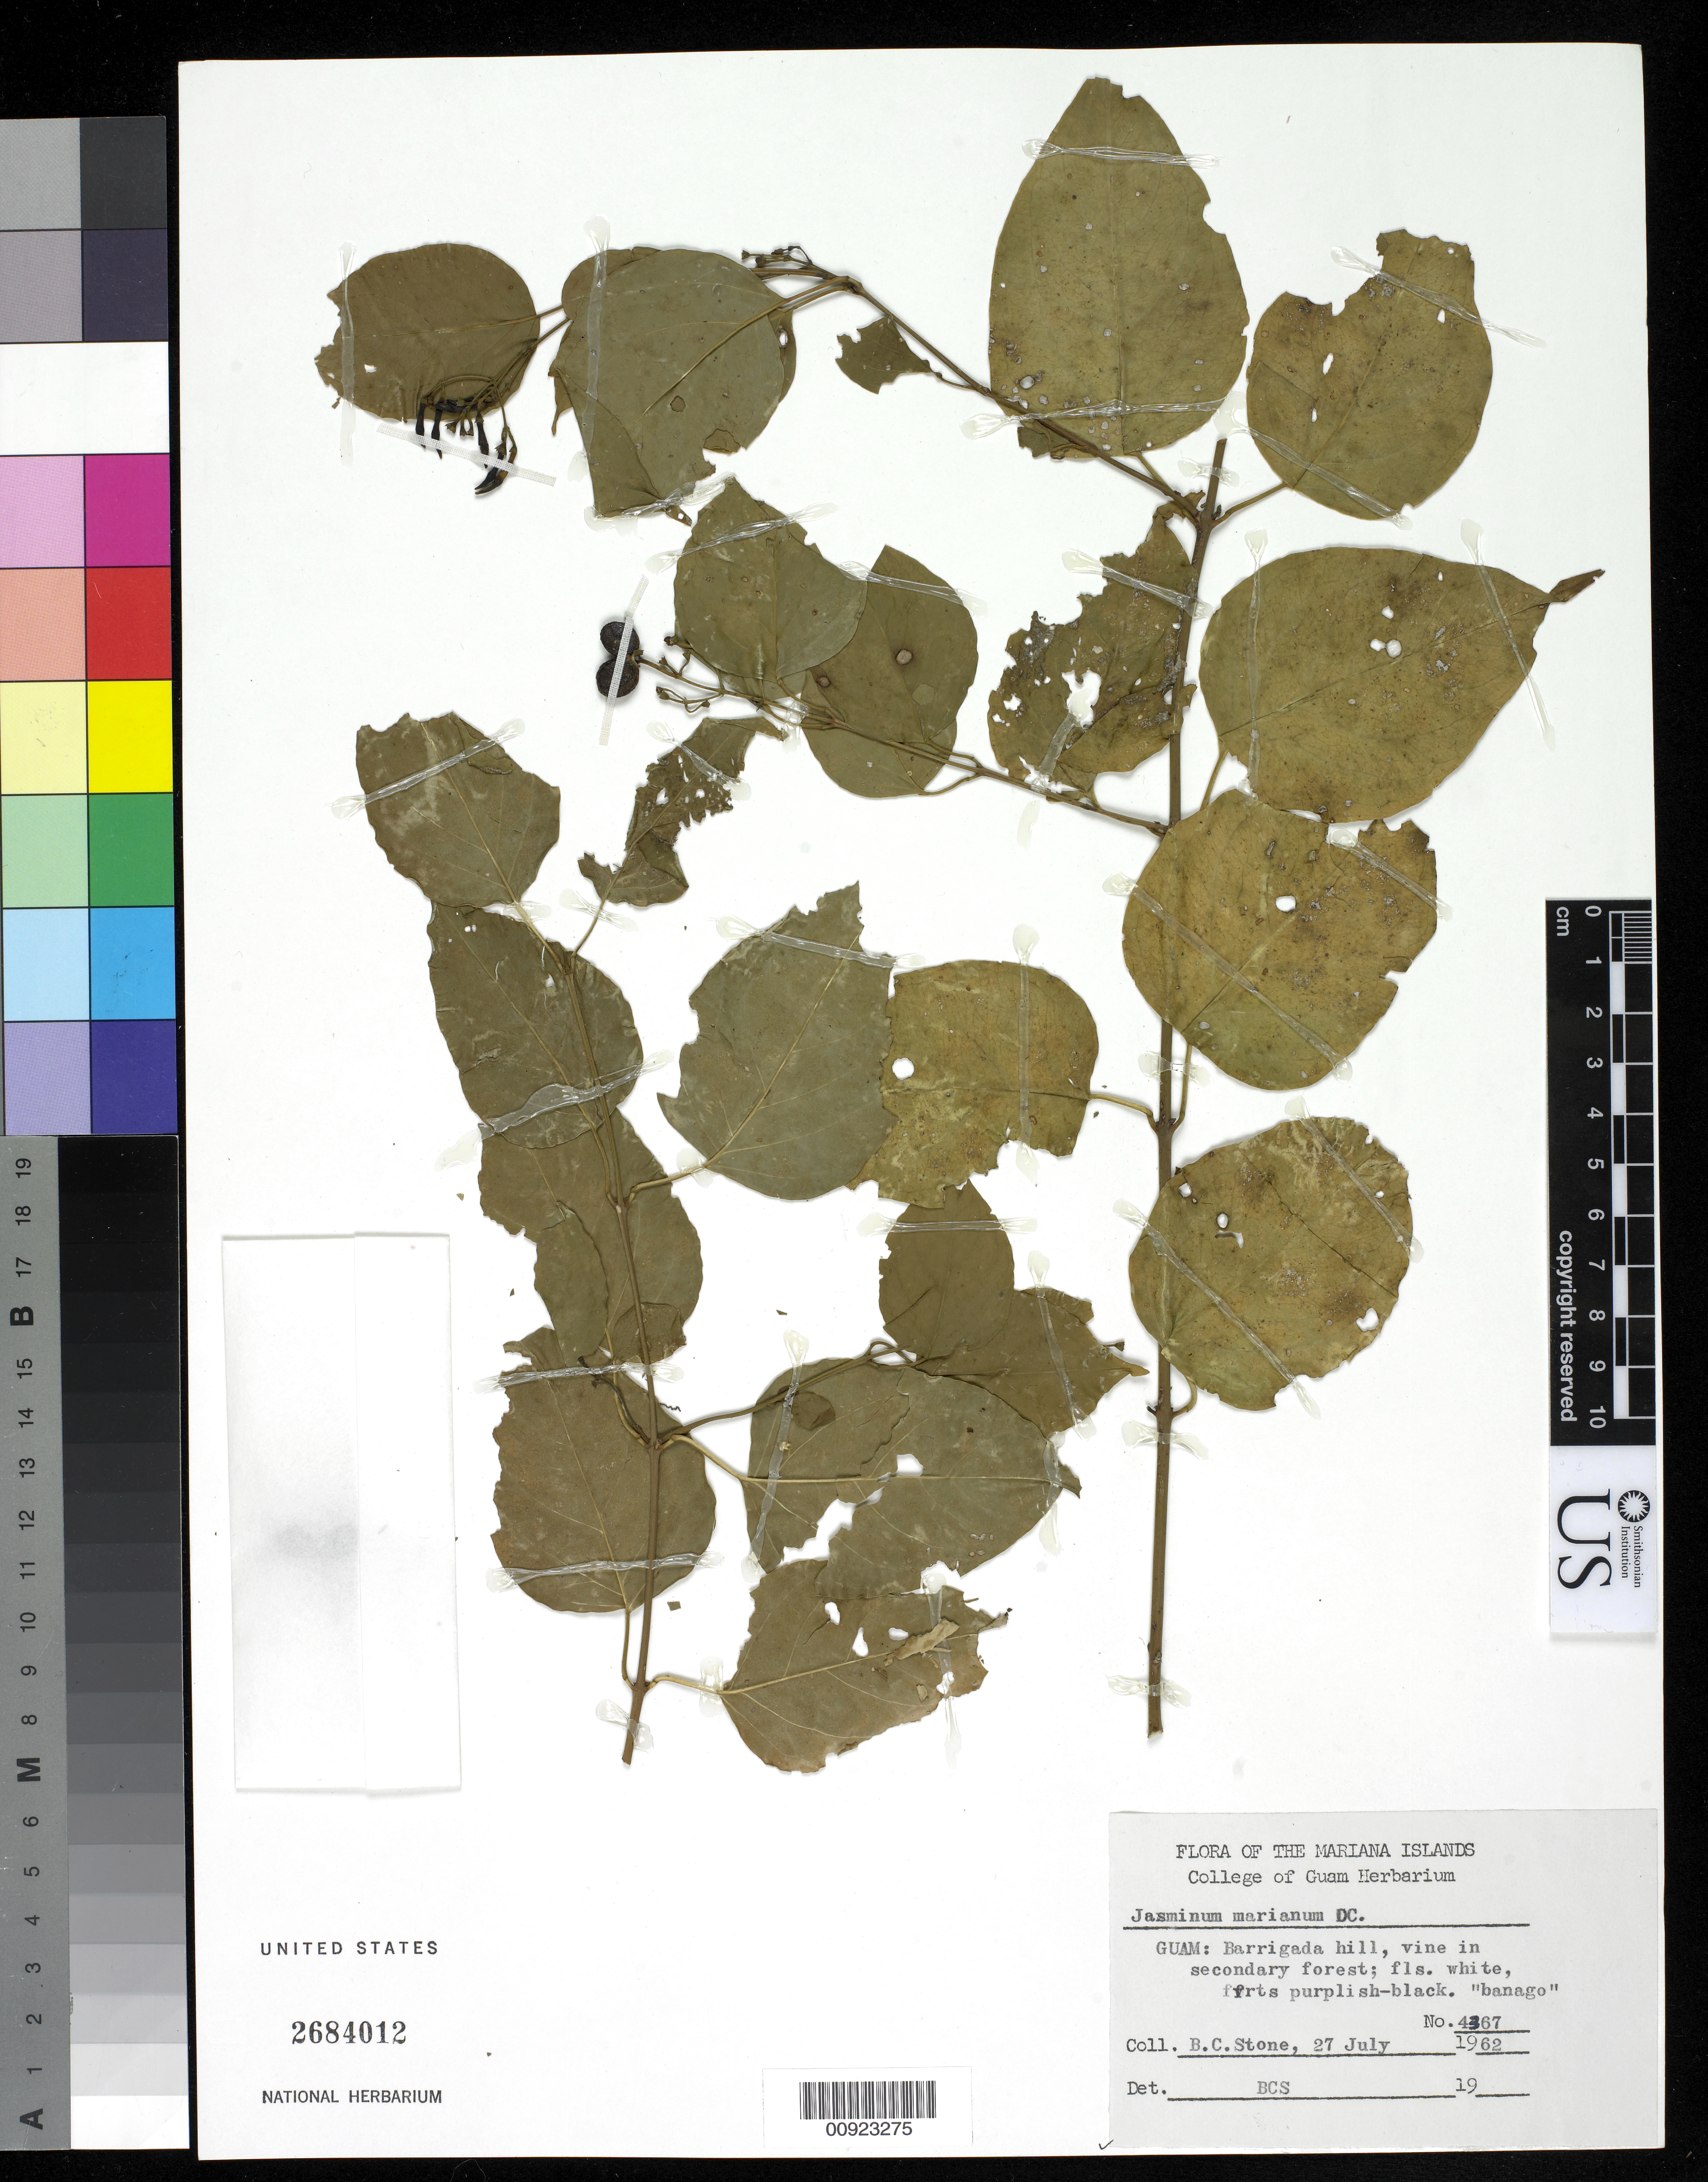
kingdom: Plantae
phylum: Tracheophyta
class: Magnoliopsida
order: Lamiales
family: Oleaceae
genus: Jasminum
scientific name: Jasminum marianum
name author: DC.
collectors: B. C. Stone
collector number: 4367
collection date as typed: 27 Jul 1962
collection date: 1962-07-27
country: Guam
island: Guam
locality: Barrigada hill.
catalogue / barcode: US 2684012